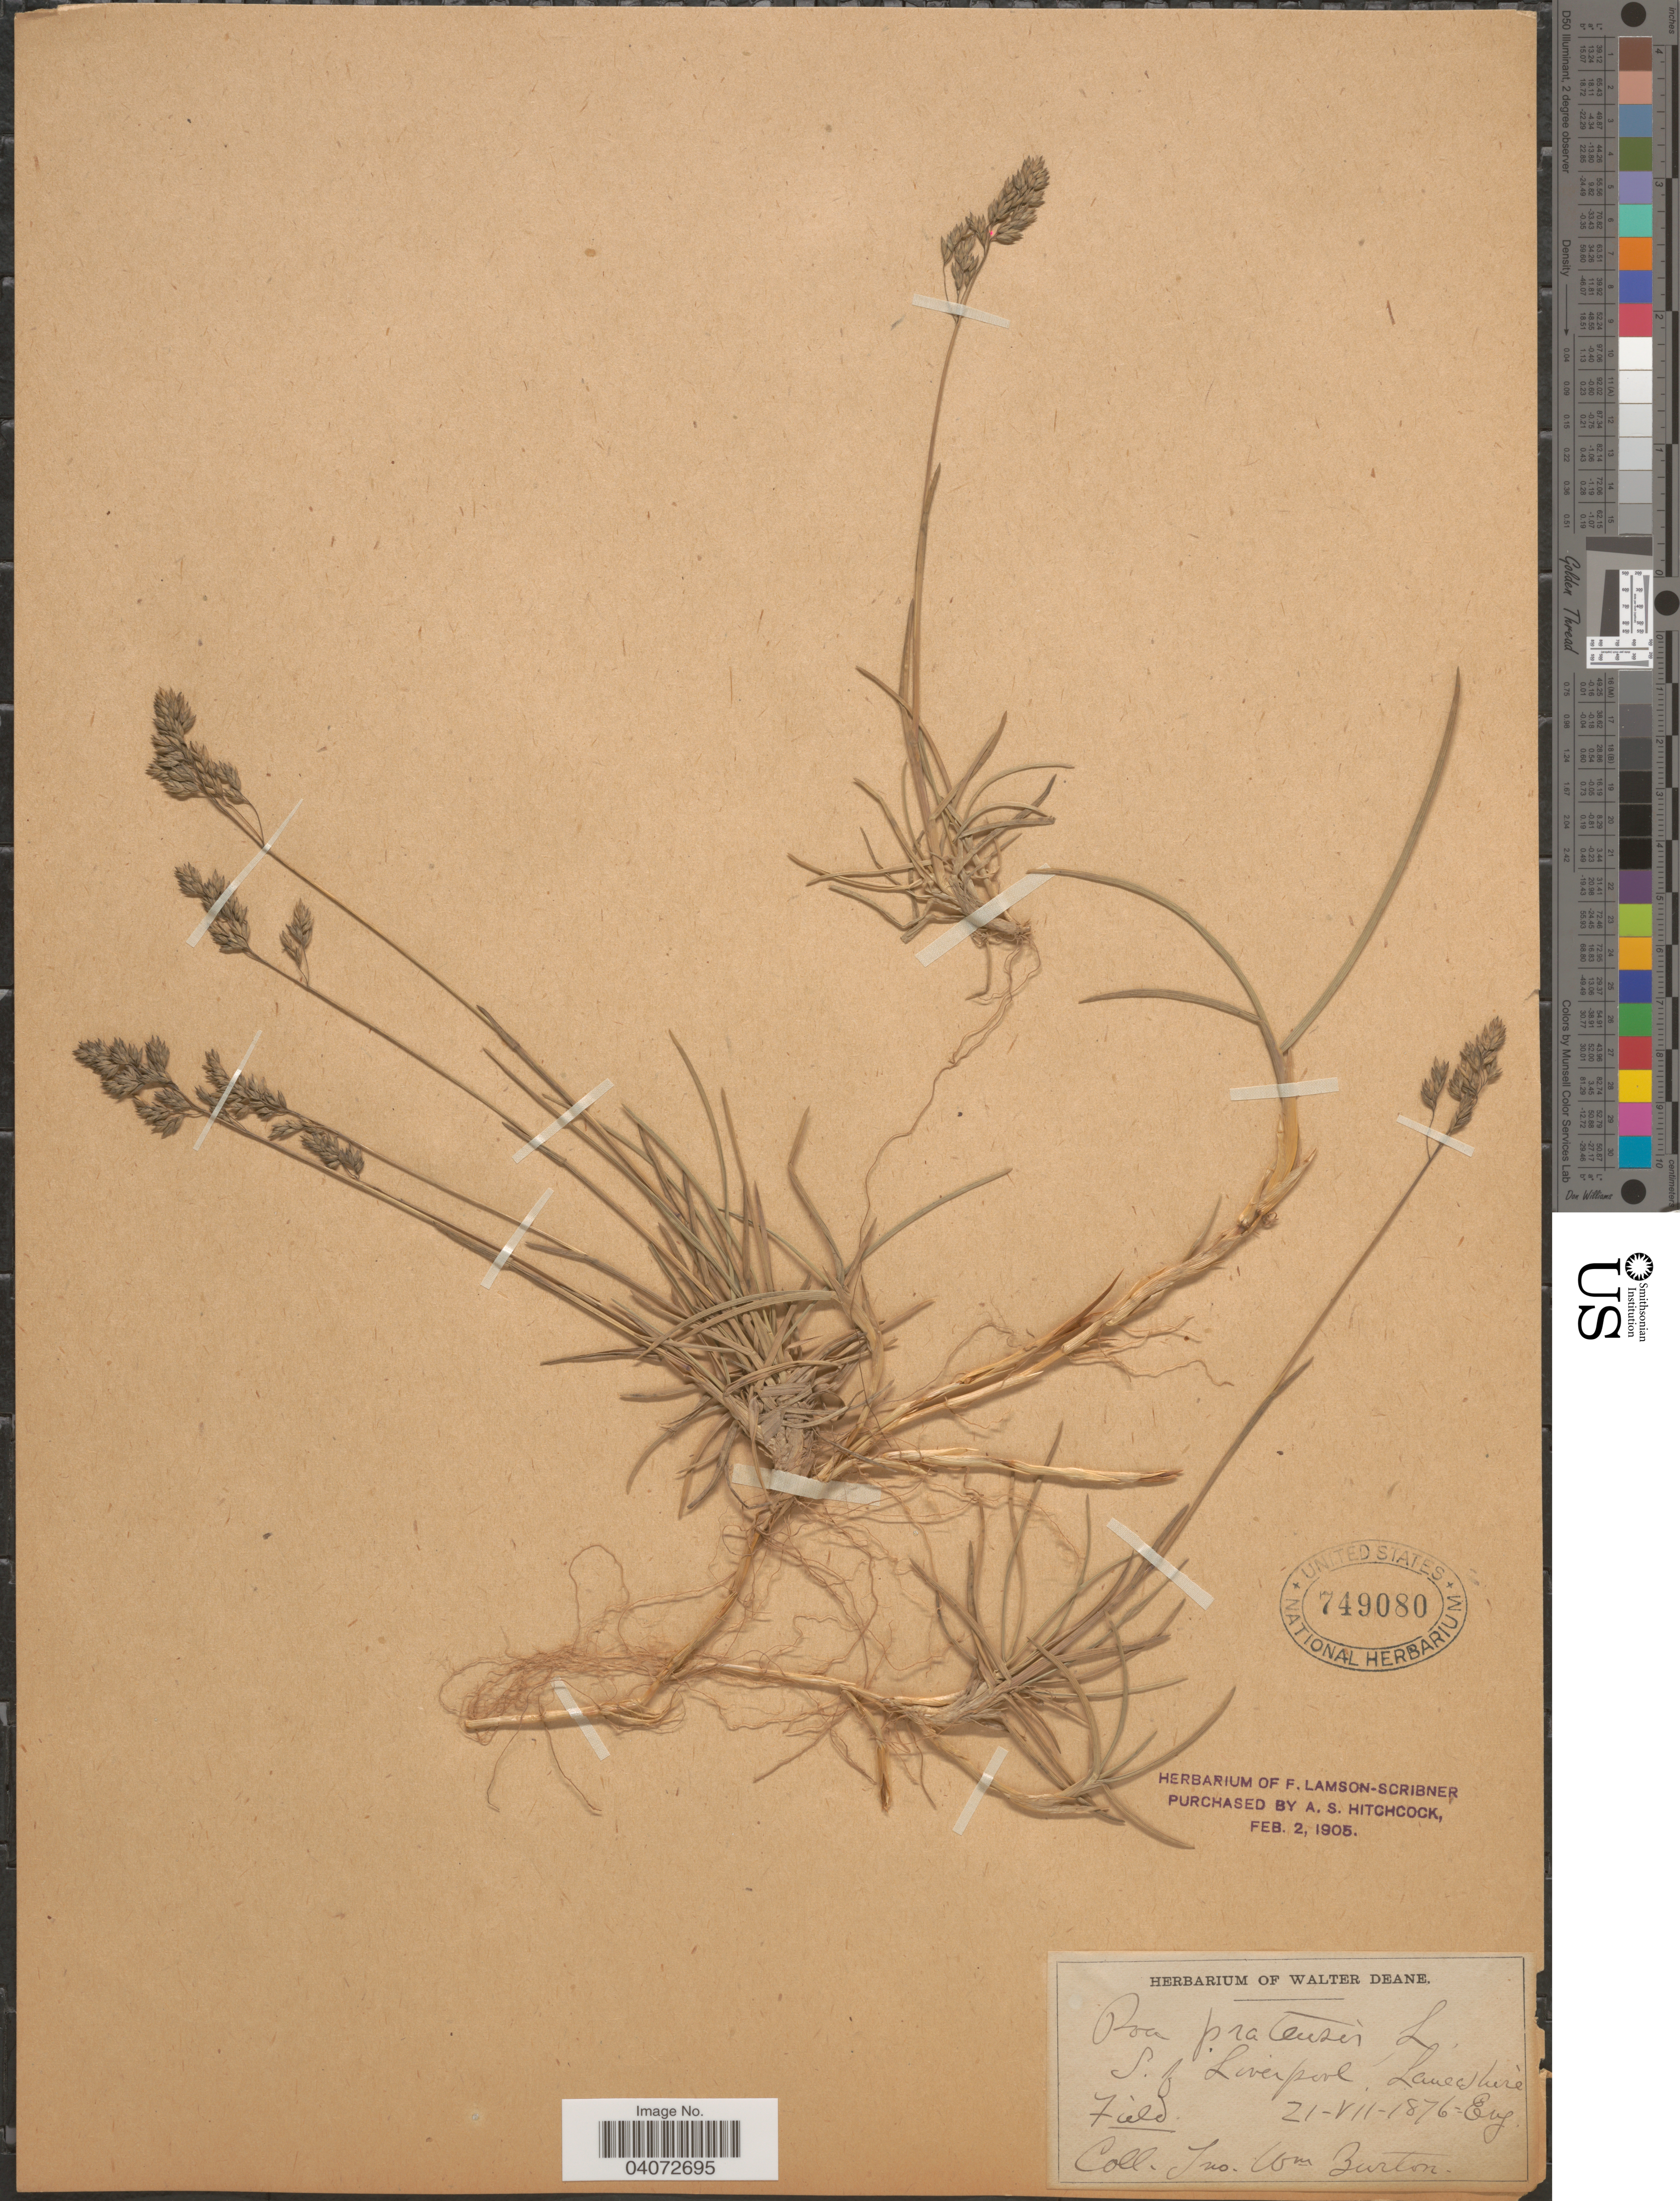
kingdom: Plantae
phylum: Tracheophyta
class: Liliopsida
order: Poales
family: Poaceae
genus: Poa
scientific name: Poa pratensis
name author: L.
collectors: J. Burton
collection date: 1876-07-21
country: United Kingdom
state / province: England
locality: S. of Liverpool, Lancashire.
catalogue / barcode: US 749080